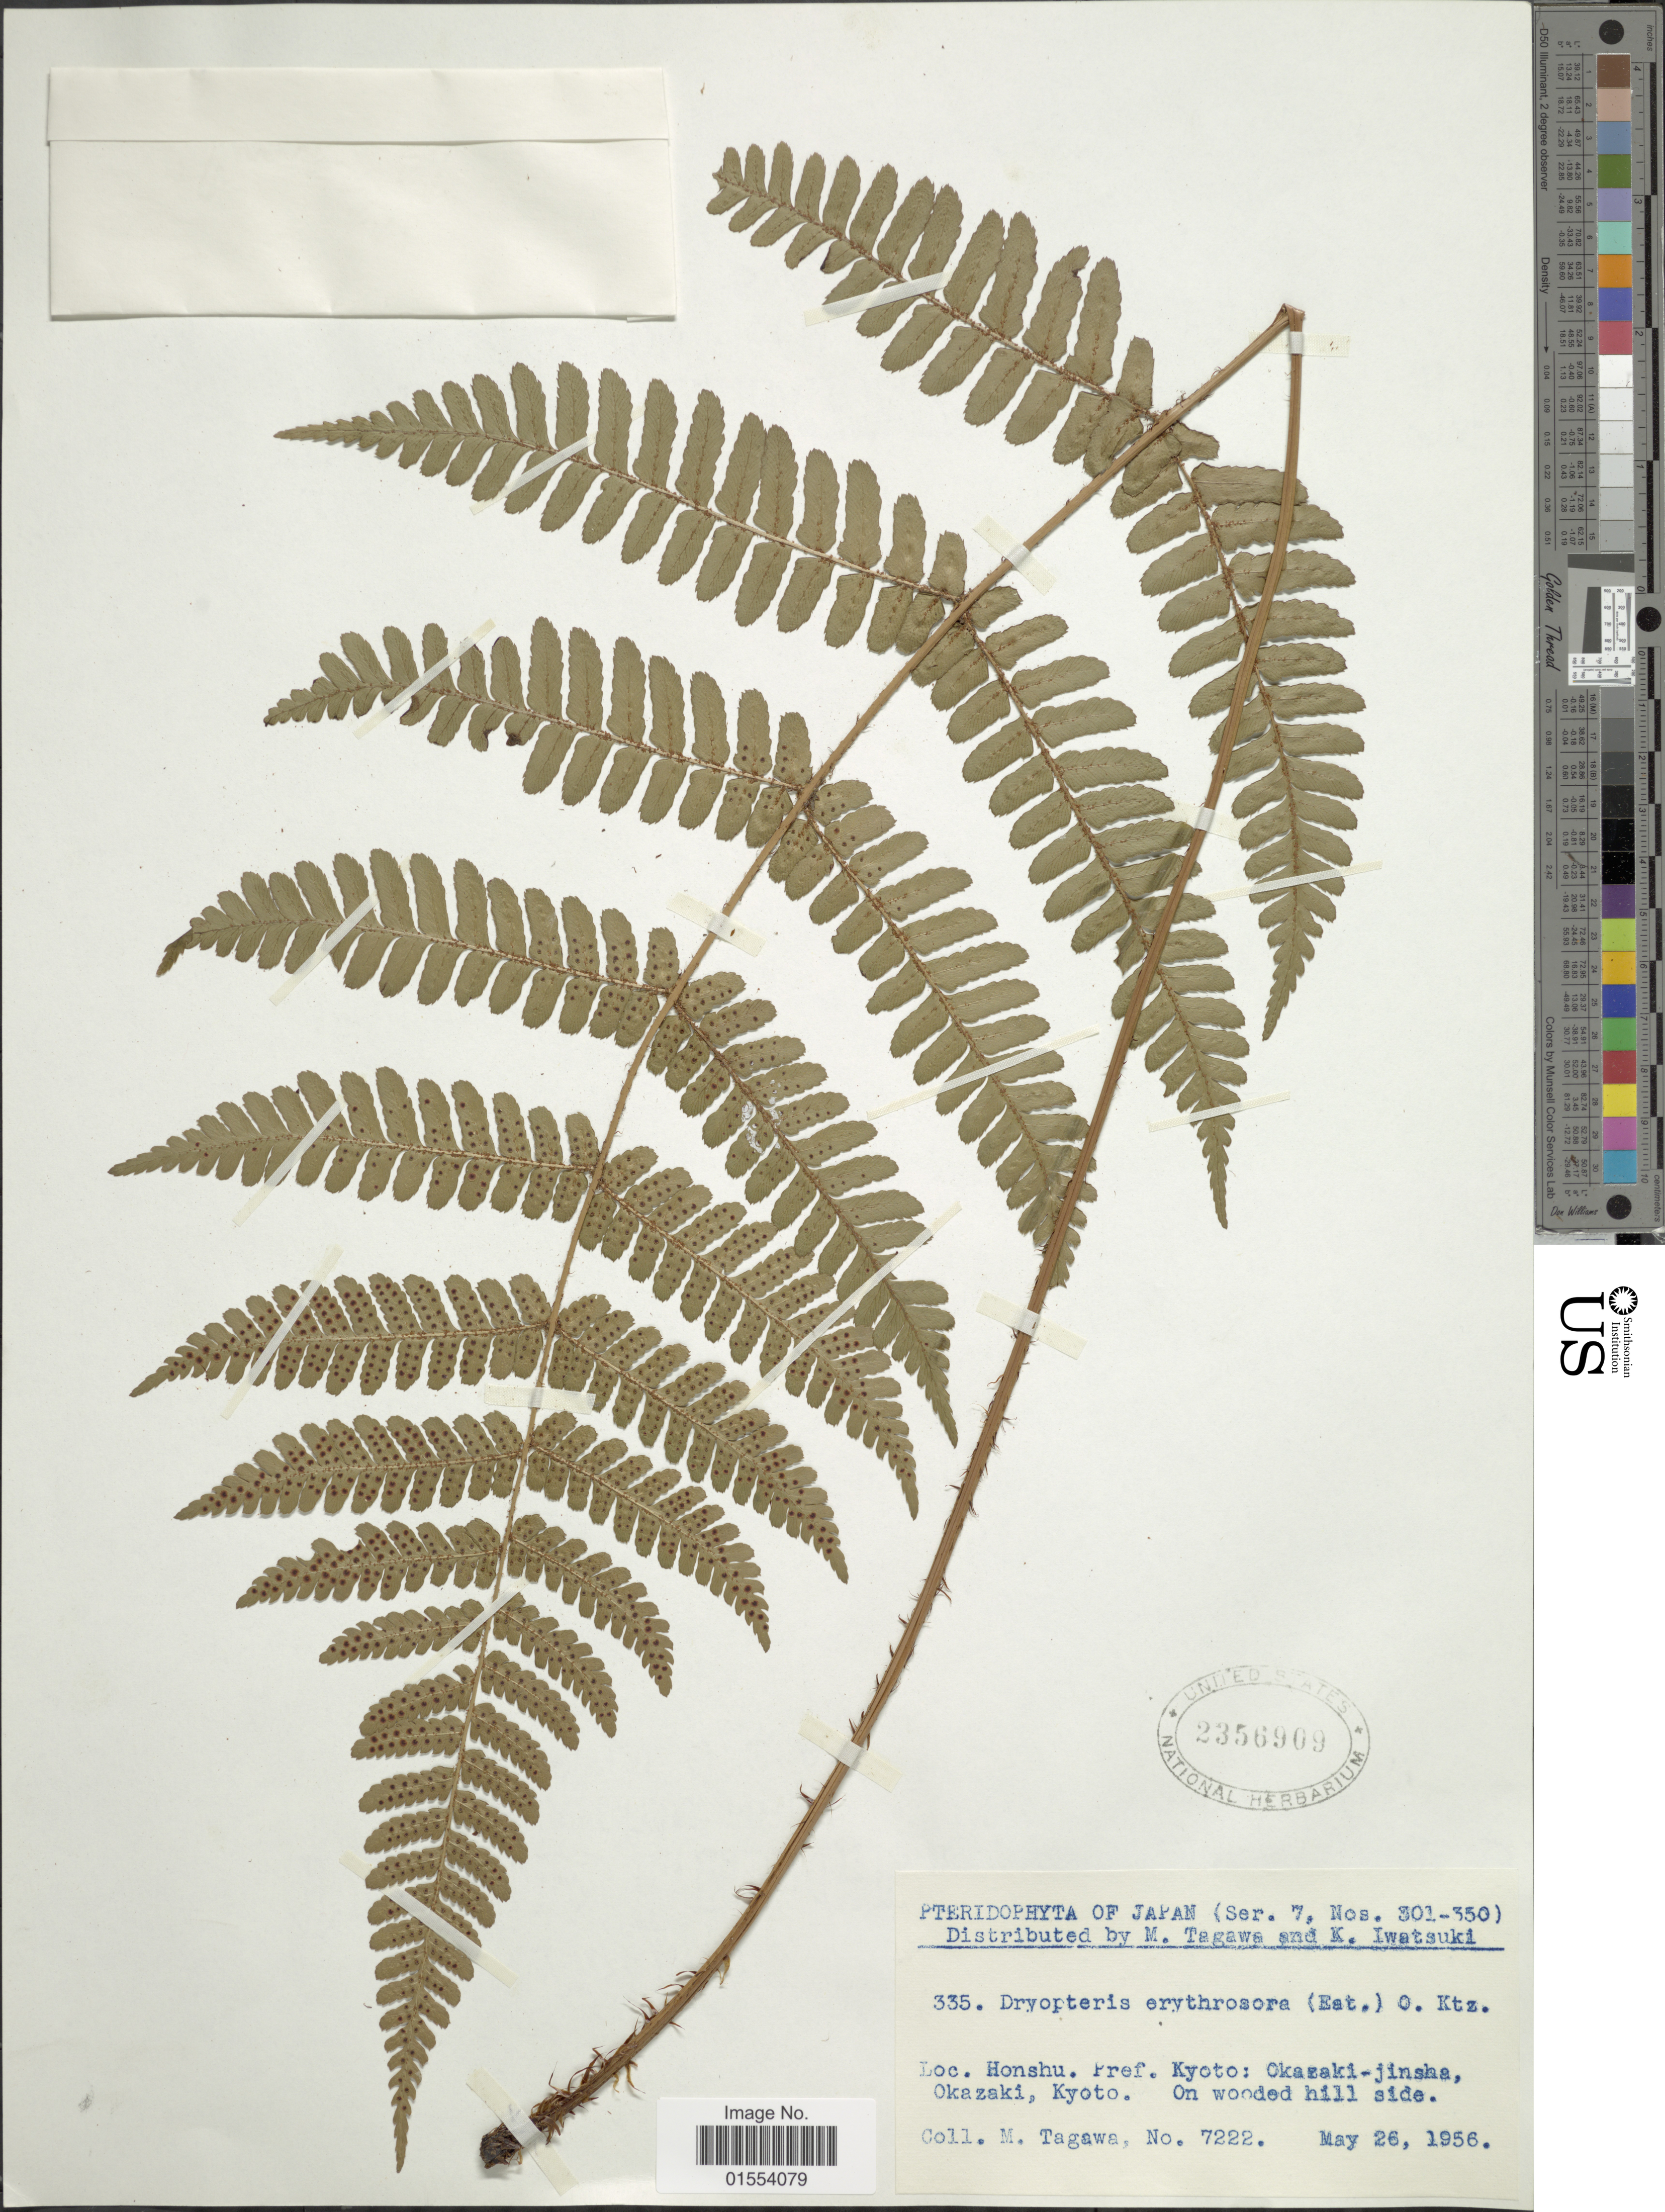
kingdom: Plantae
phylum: Tracheophyta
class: Polypodiopsida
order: Polypodiales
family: Dryopteridaceae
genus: Dryopteris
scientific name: Dryopteris erythrosora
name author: (D.C. Eaton) Kuntze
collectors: M. Tagawa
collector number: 7222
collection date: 1956-05-26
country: Japan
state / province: Kyoto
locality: Honshu, Pref. Kyoto: Okazaki-jinsha, Ozaki, Kyoto.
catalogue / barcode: US 2356909